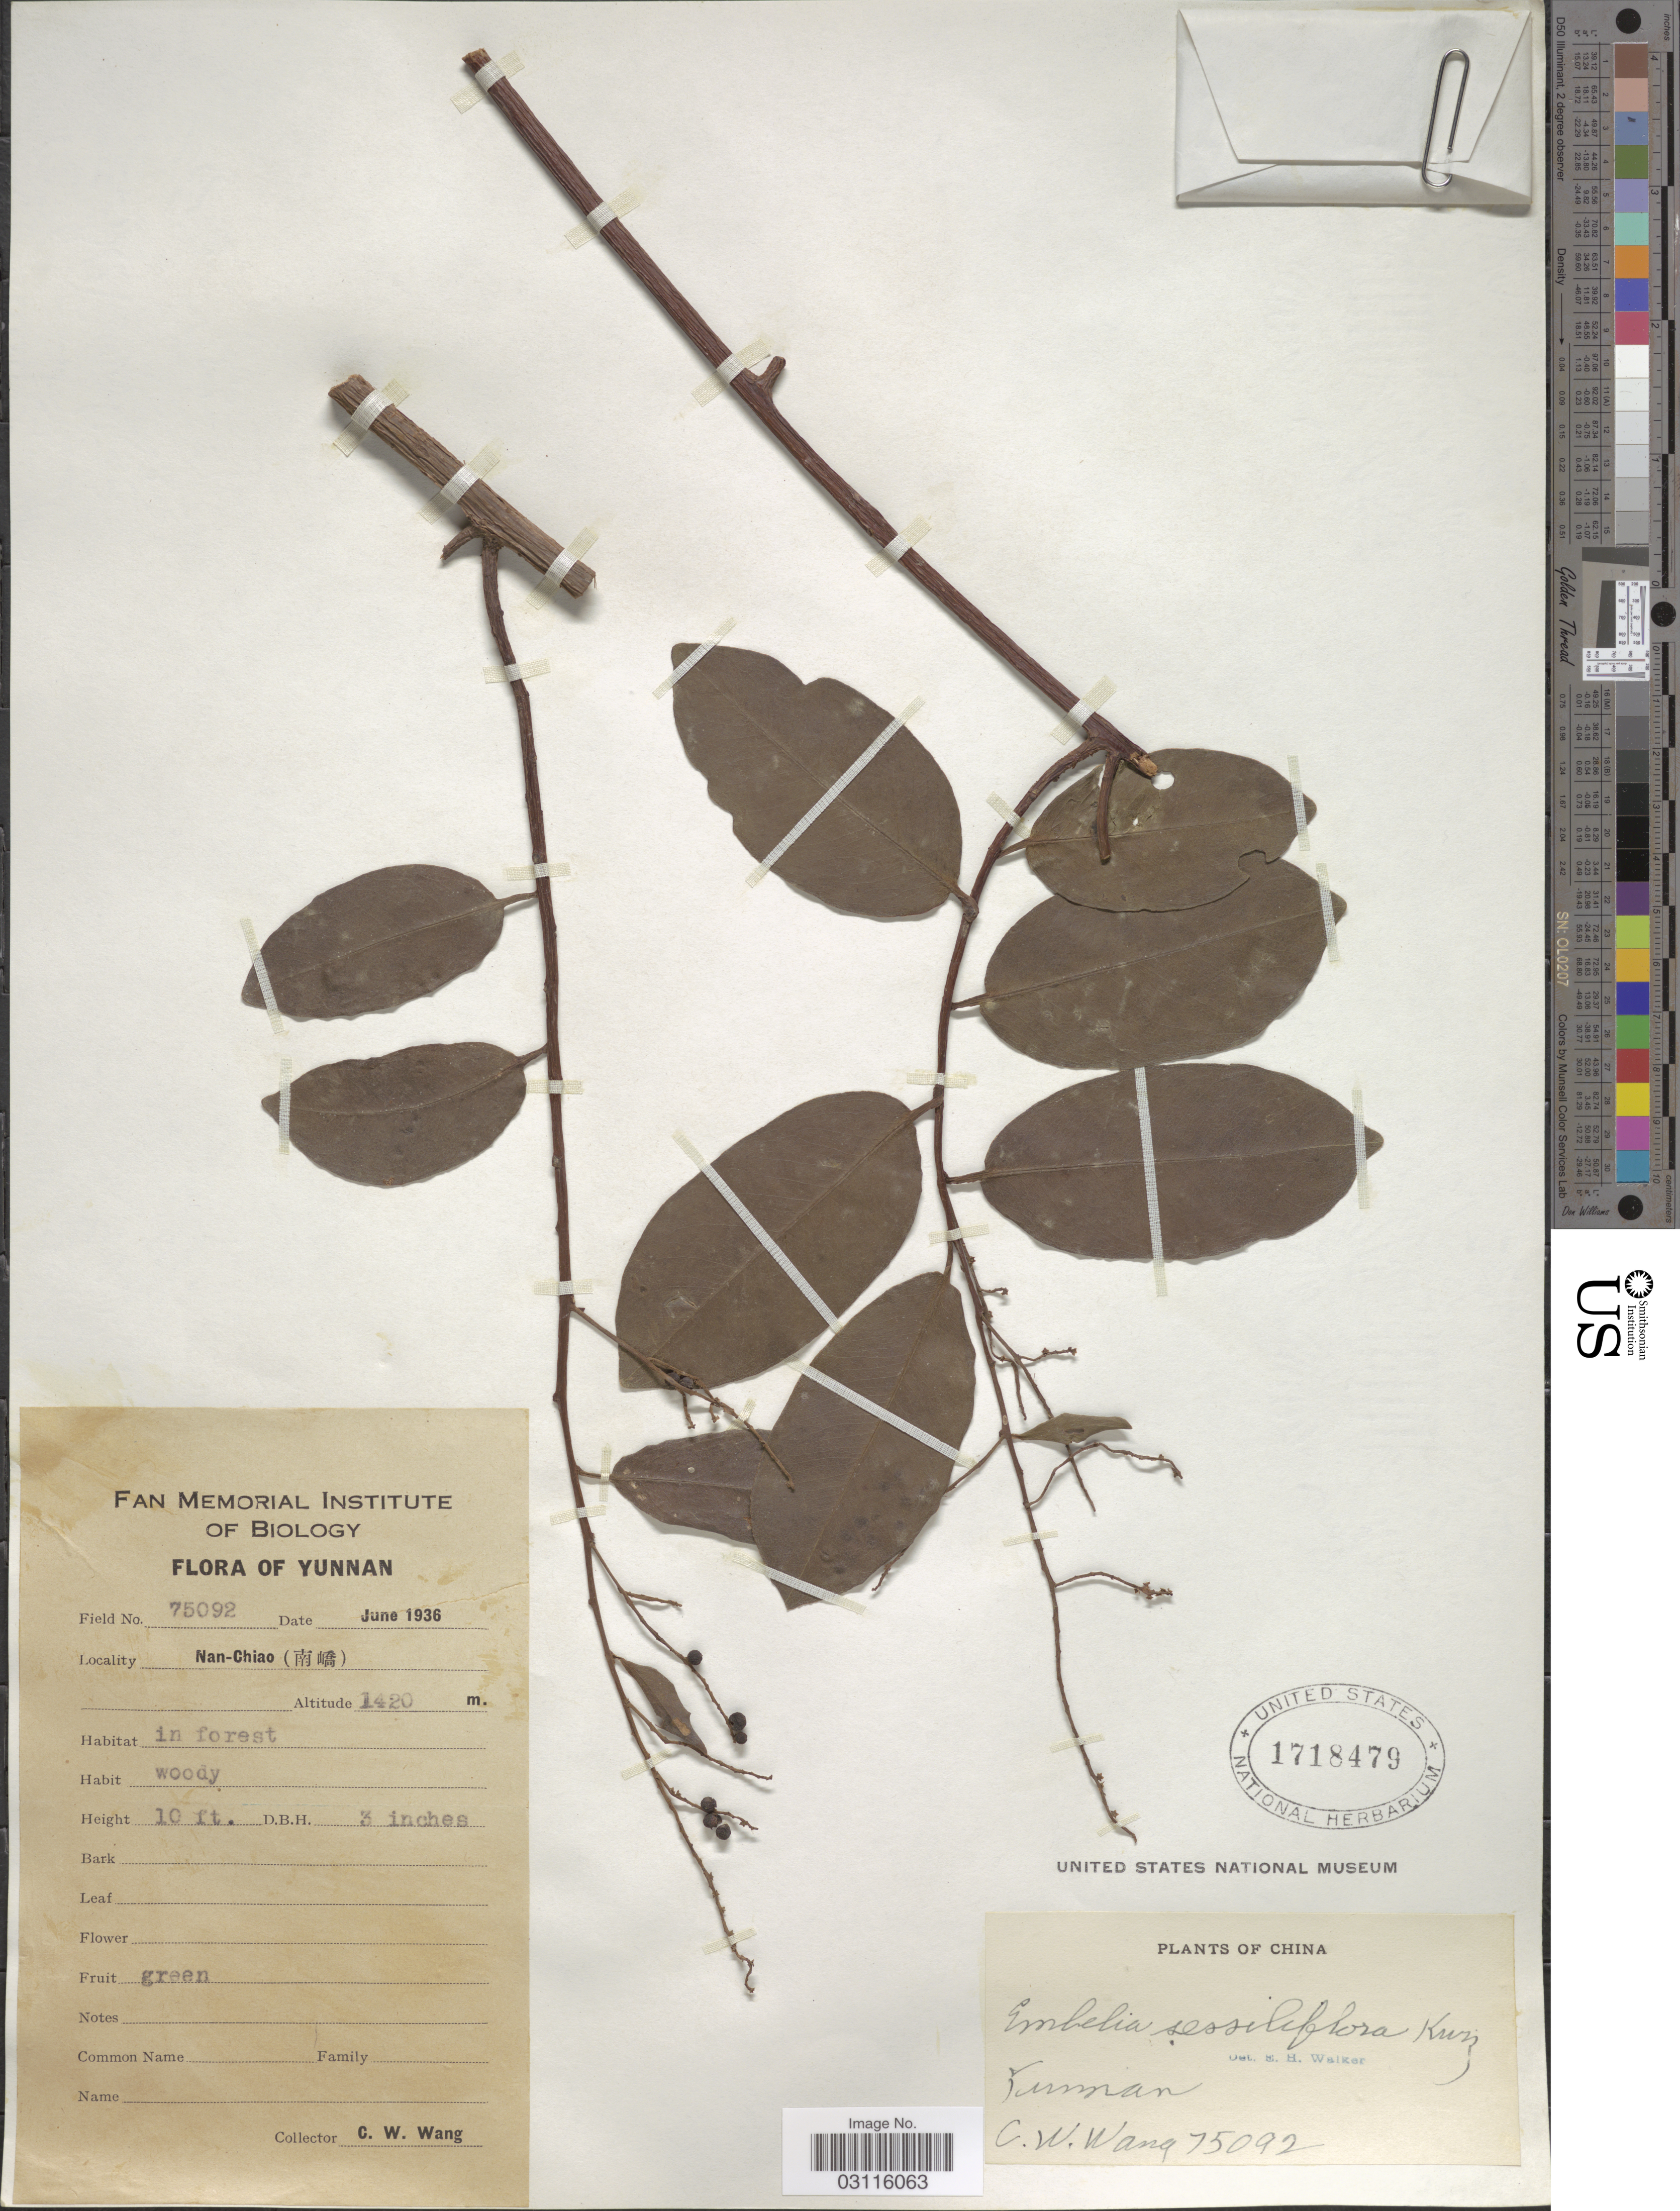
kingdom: Plantae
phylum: Tracheophyta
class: Magnoliopsida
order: Ericales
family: Primulaceae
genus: Embelia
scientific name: Embelia sessiliflora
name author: Kurz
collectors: C. W. Wang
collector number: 75092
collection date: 1936-06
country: China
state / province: Yunnan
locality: Nan-Chiao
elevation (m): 1420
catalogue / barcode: US 1718479